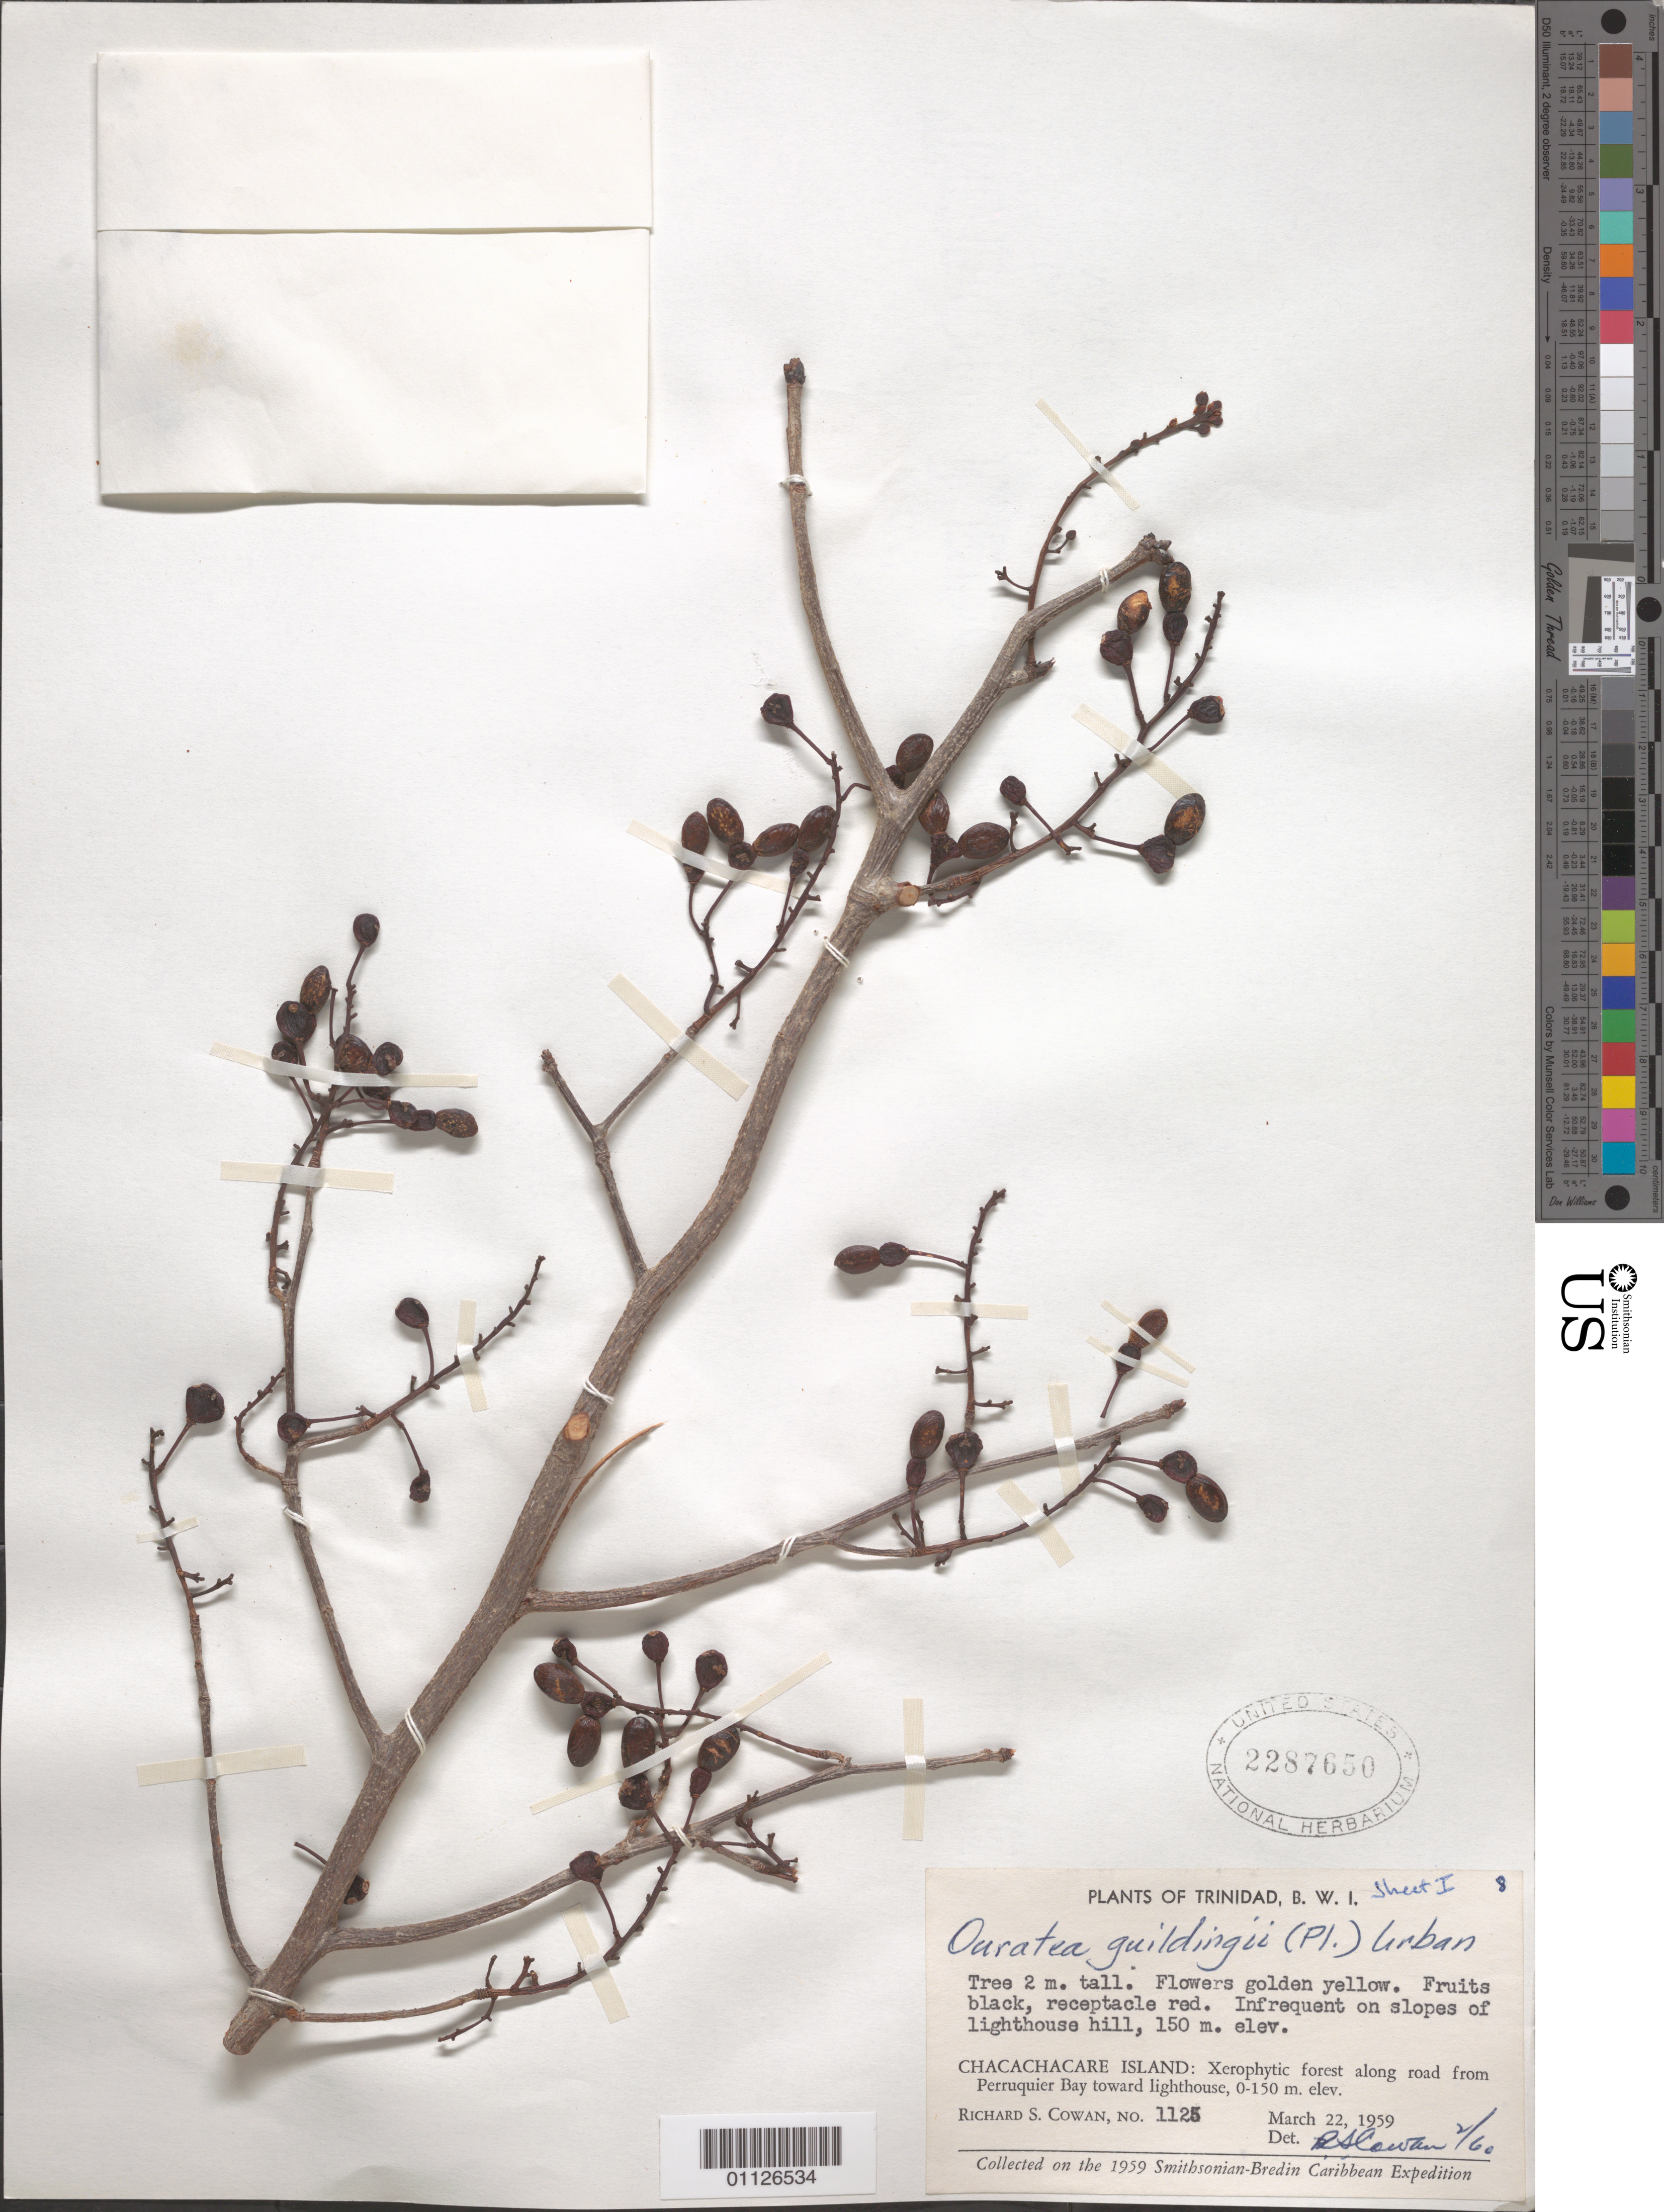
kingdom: Plantae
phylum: Tracheophyta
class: Magnoliopsida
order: Malpighiales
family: Ochnaceae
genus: Ouratea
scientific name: Ouratea guildingii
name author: (Planch.) Urb.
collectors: R. S. Cowan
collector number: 1125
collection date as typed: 22 Mar 1959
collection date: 1959-03-22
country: Trinidad and Tobago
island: Chacachacare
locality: Xerophytic forest along road from Perruquier Bay toward lighthouse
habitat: infrequent on slopes of lighthouse hill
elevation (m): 150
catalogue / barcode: US 2287650